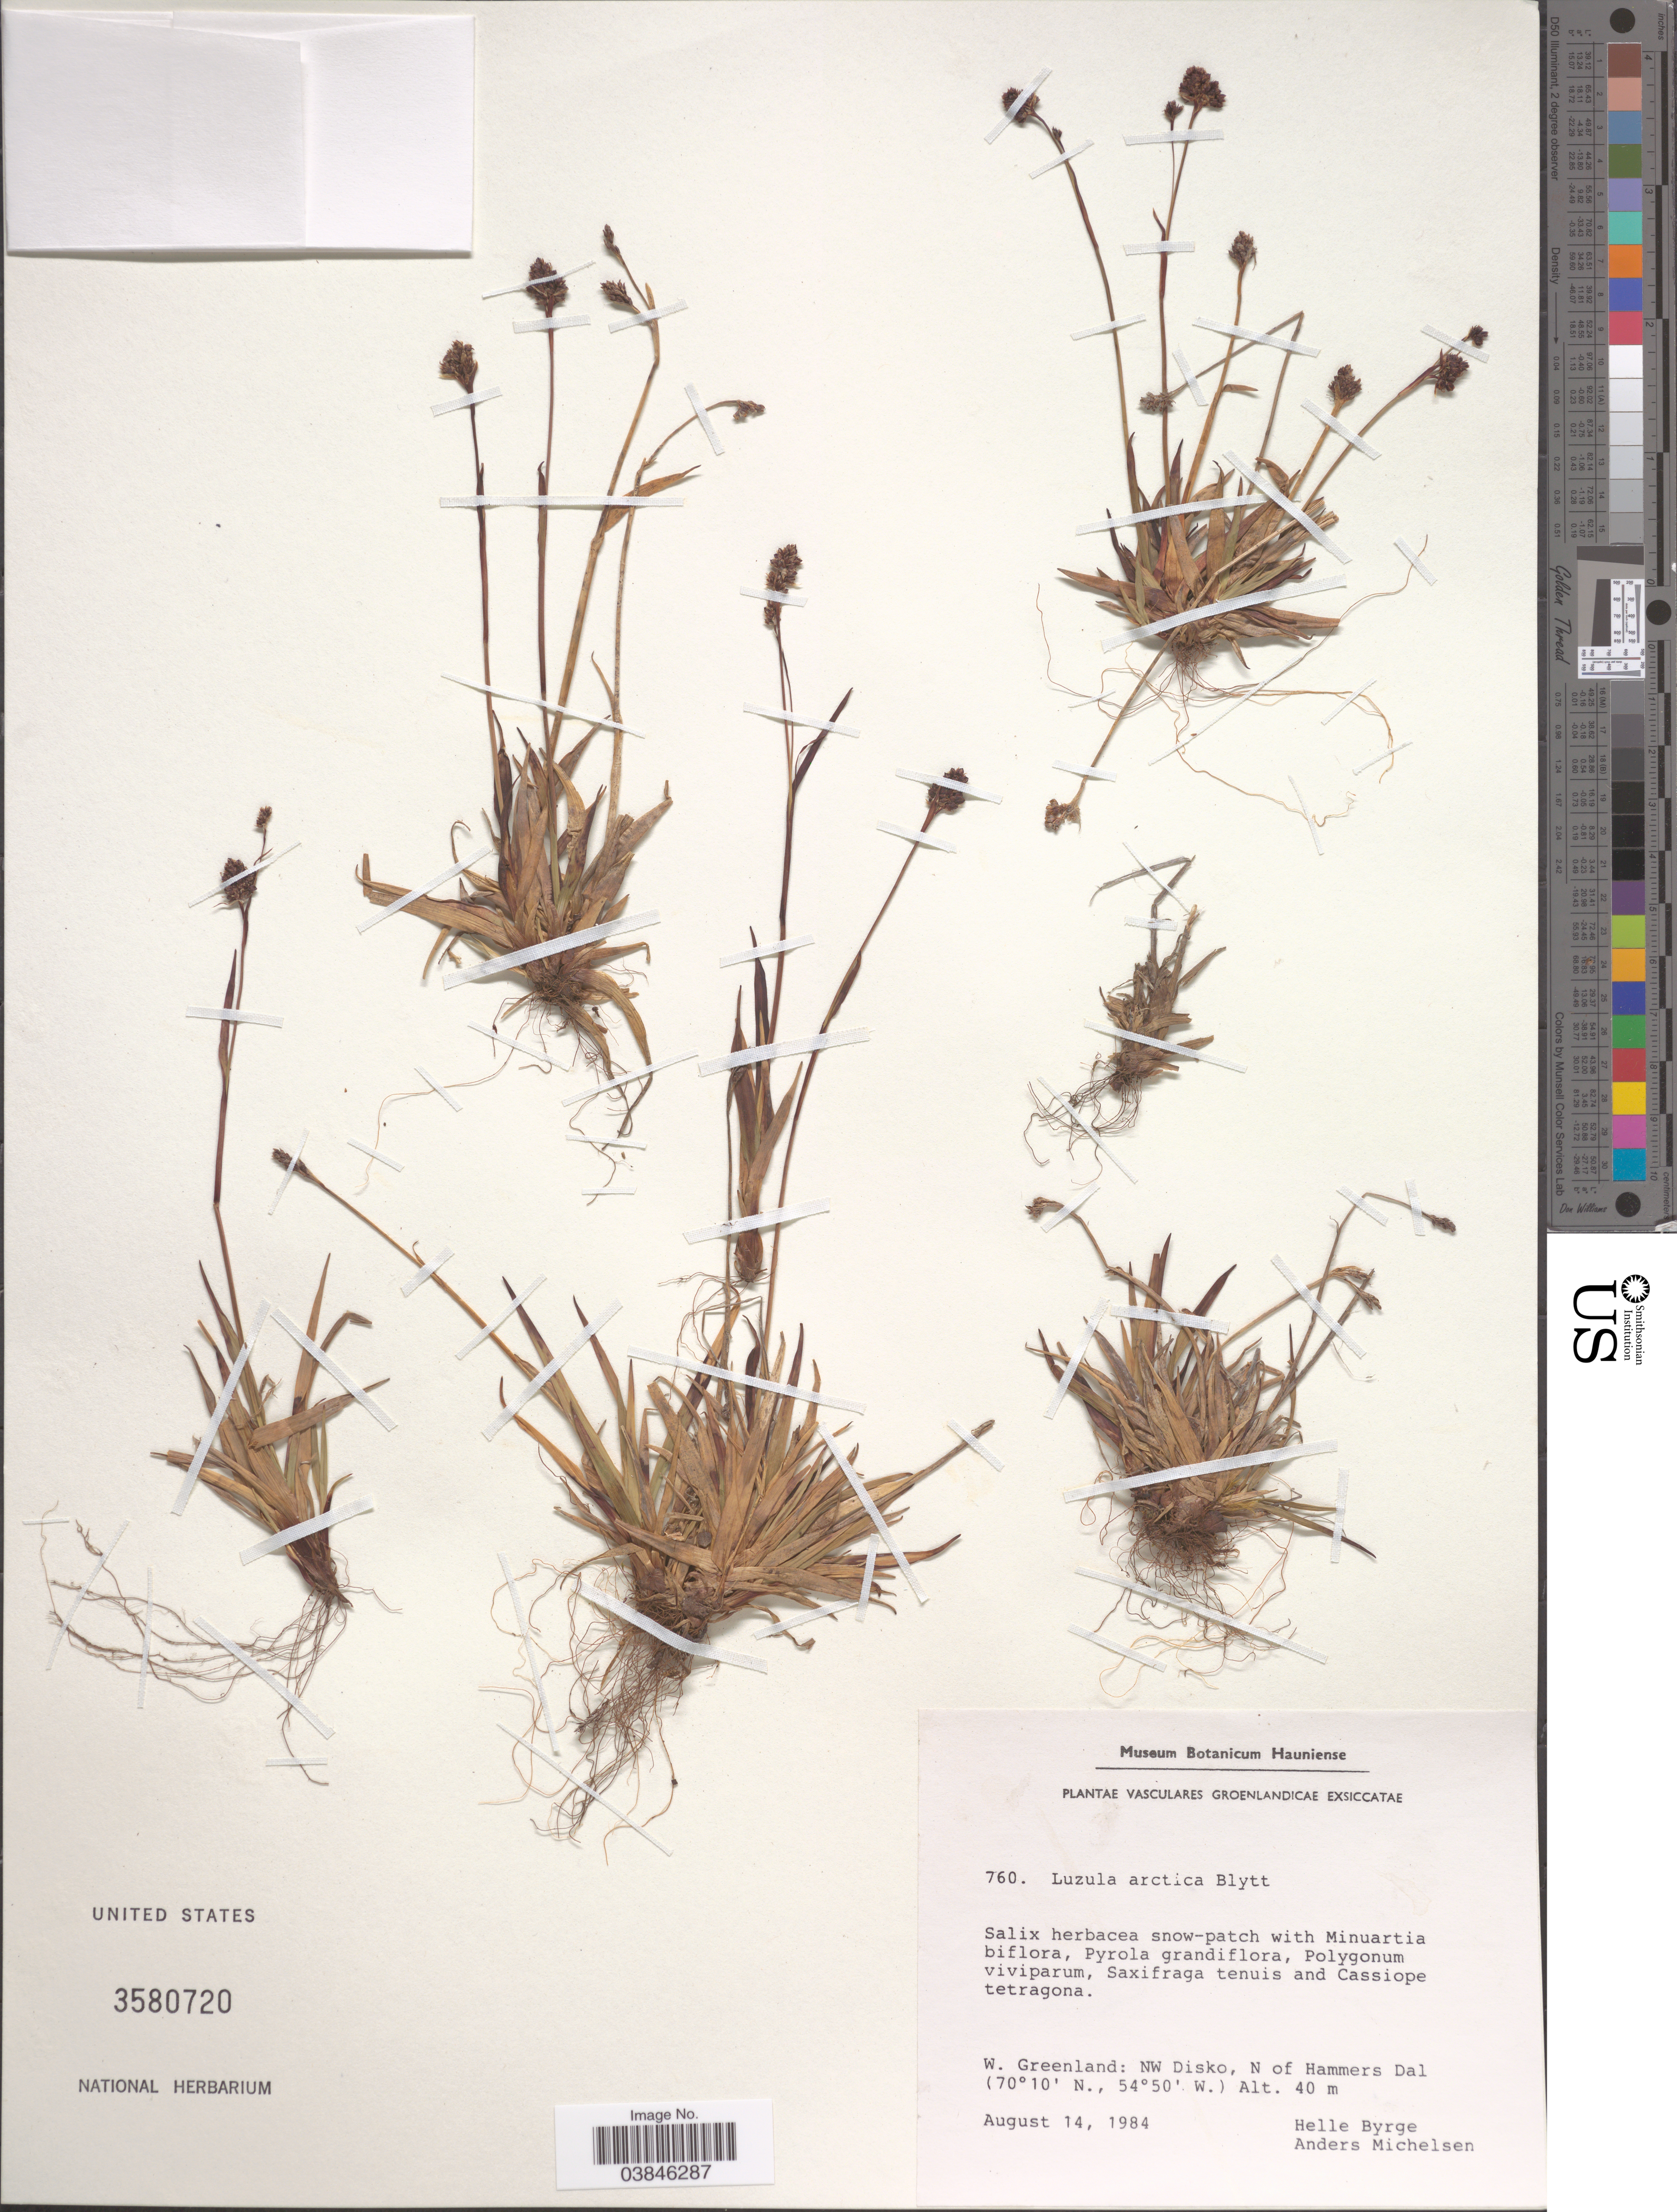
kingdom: Plantae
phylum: Tracheophyta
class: Liliopsida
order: Poales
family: Juncaceae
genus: Luzula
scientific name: Luzula nivalis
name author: (Laest.) Spreng.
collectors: H. Byrge & A. Michelsen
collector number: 760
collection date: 1984-08-14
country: Greenland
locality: W. Greenland: NW Disko, N of Hammers Dal.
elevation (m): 40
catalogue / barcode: US 3580720